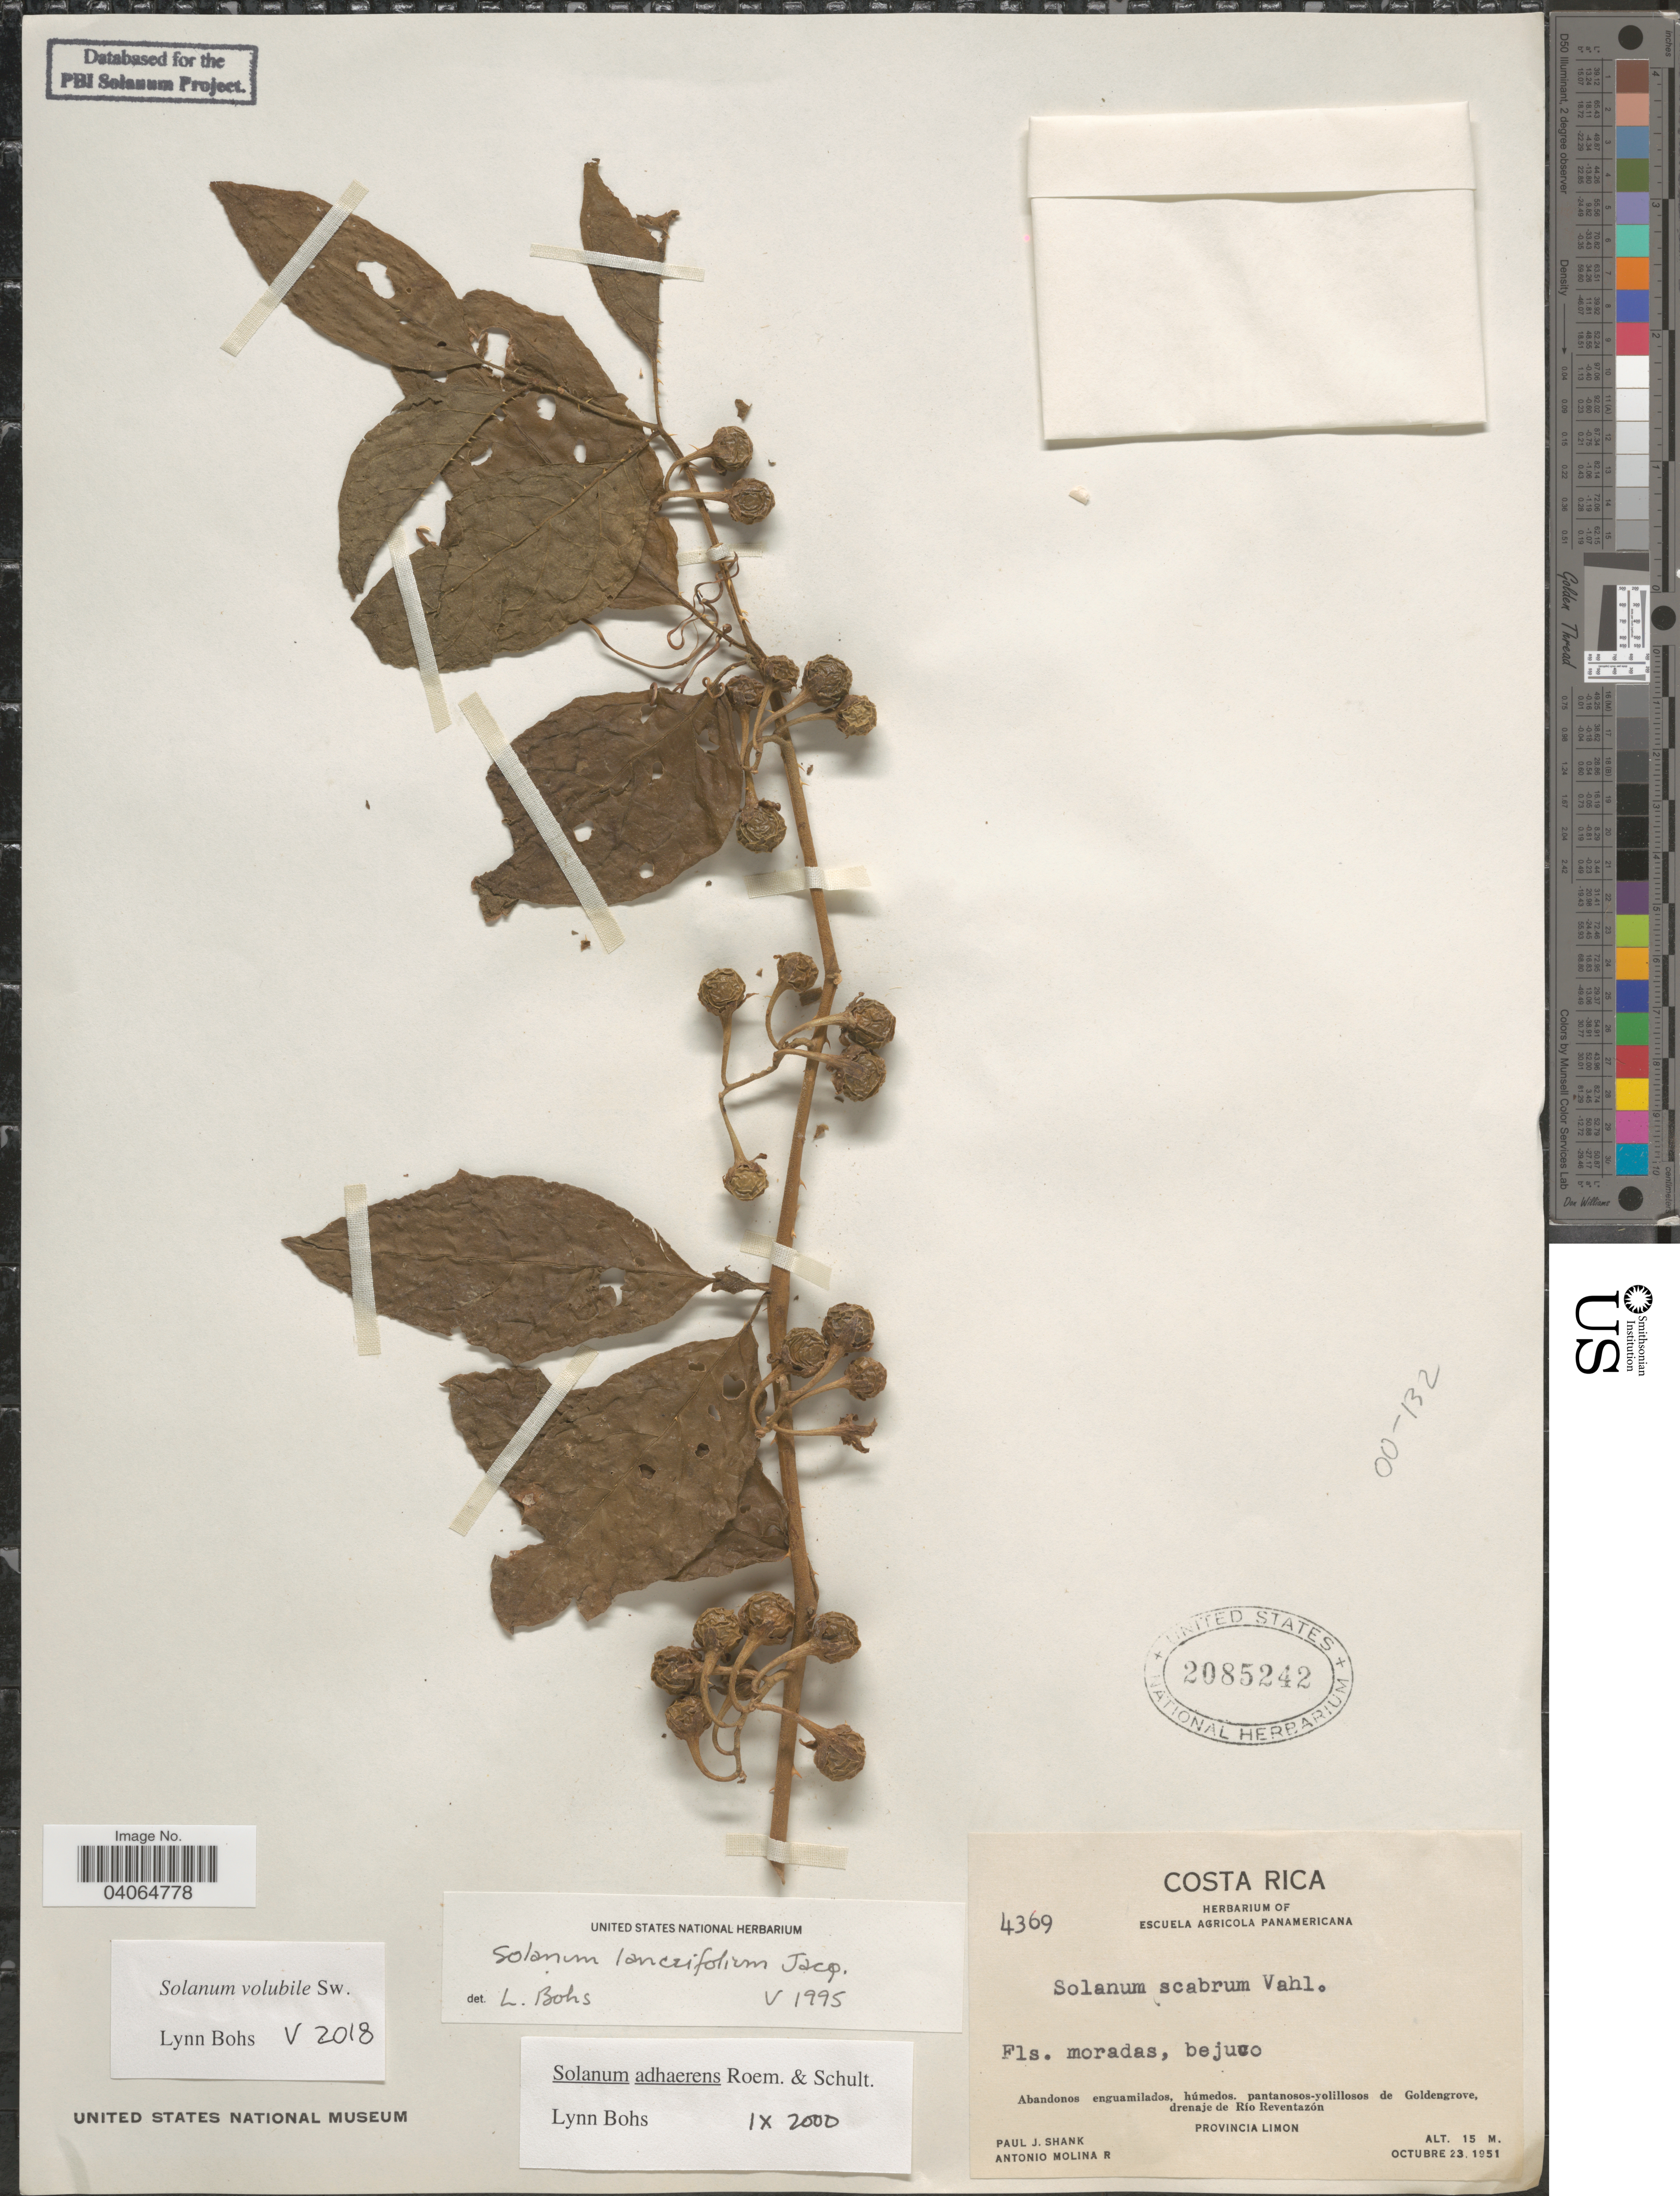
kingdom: Plantae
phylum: Tracheophyta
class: Magnoliopsida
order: Solanales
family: Solanaceae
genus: Solanum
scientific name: Solanum volubile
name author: Sw.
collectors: P. J. Shank & A. Molina R.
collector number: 4369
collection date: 1951-10-23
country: Costa Rica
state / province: Limón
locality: Abandanos enguamilados, húmedos. pantanosos-yolillosos de Goldengrove, drenaje de Río Reventazón.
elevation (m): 15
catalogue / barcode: US 2085242